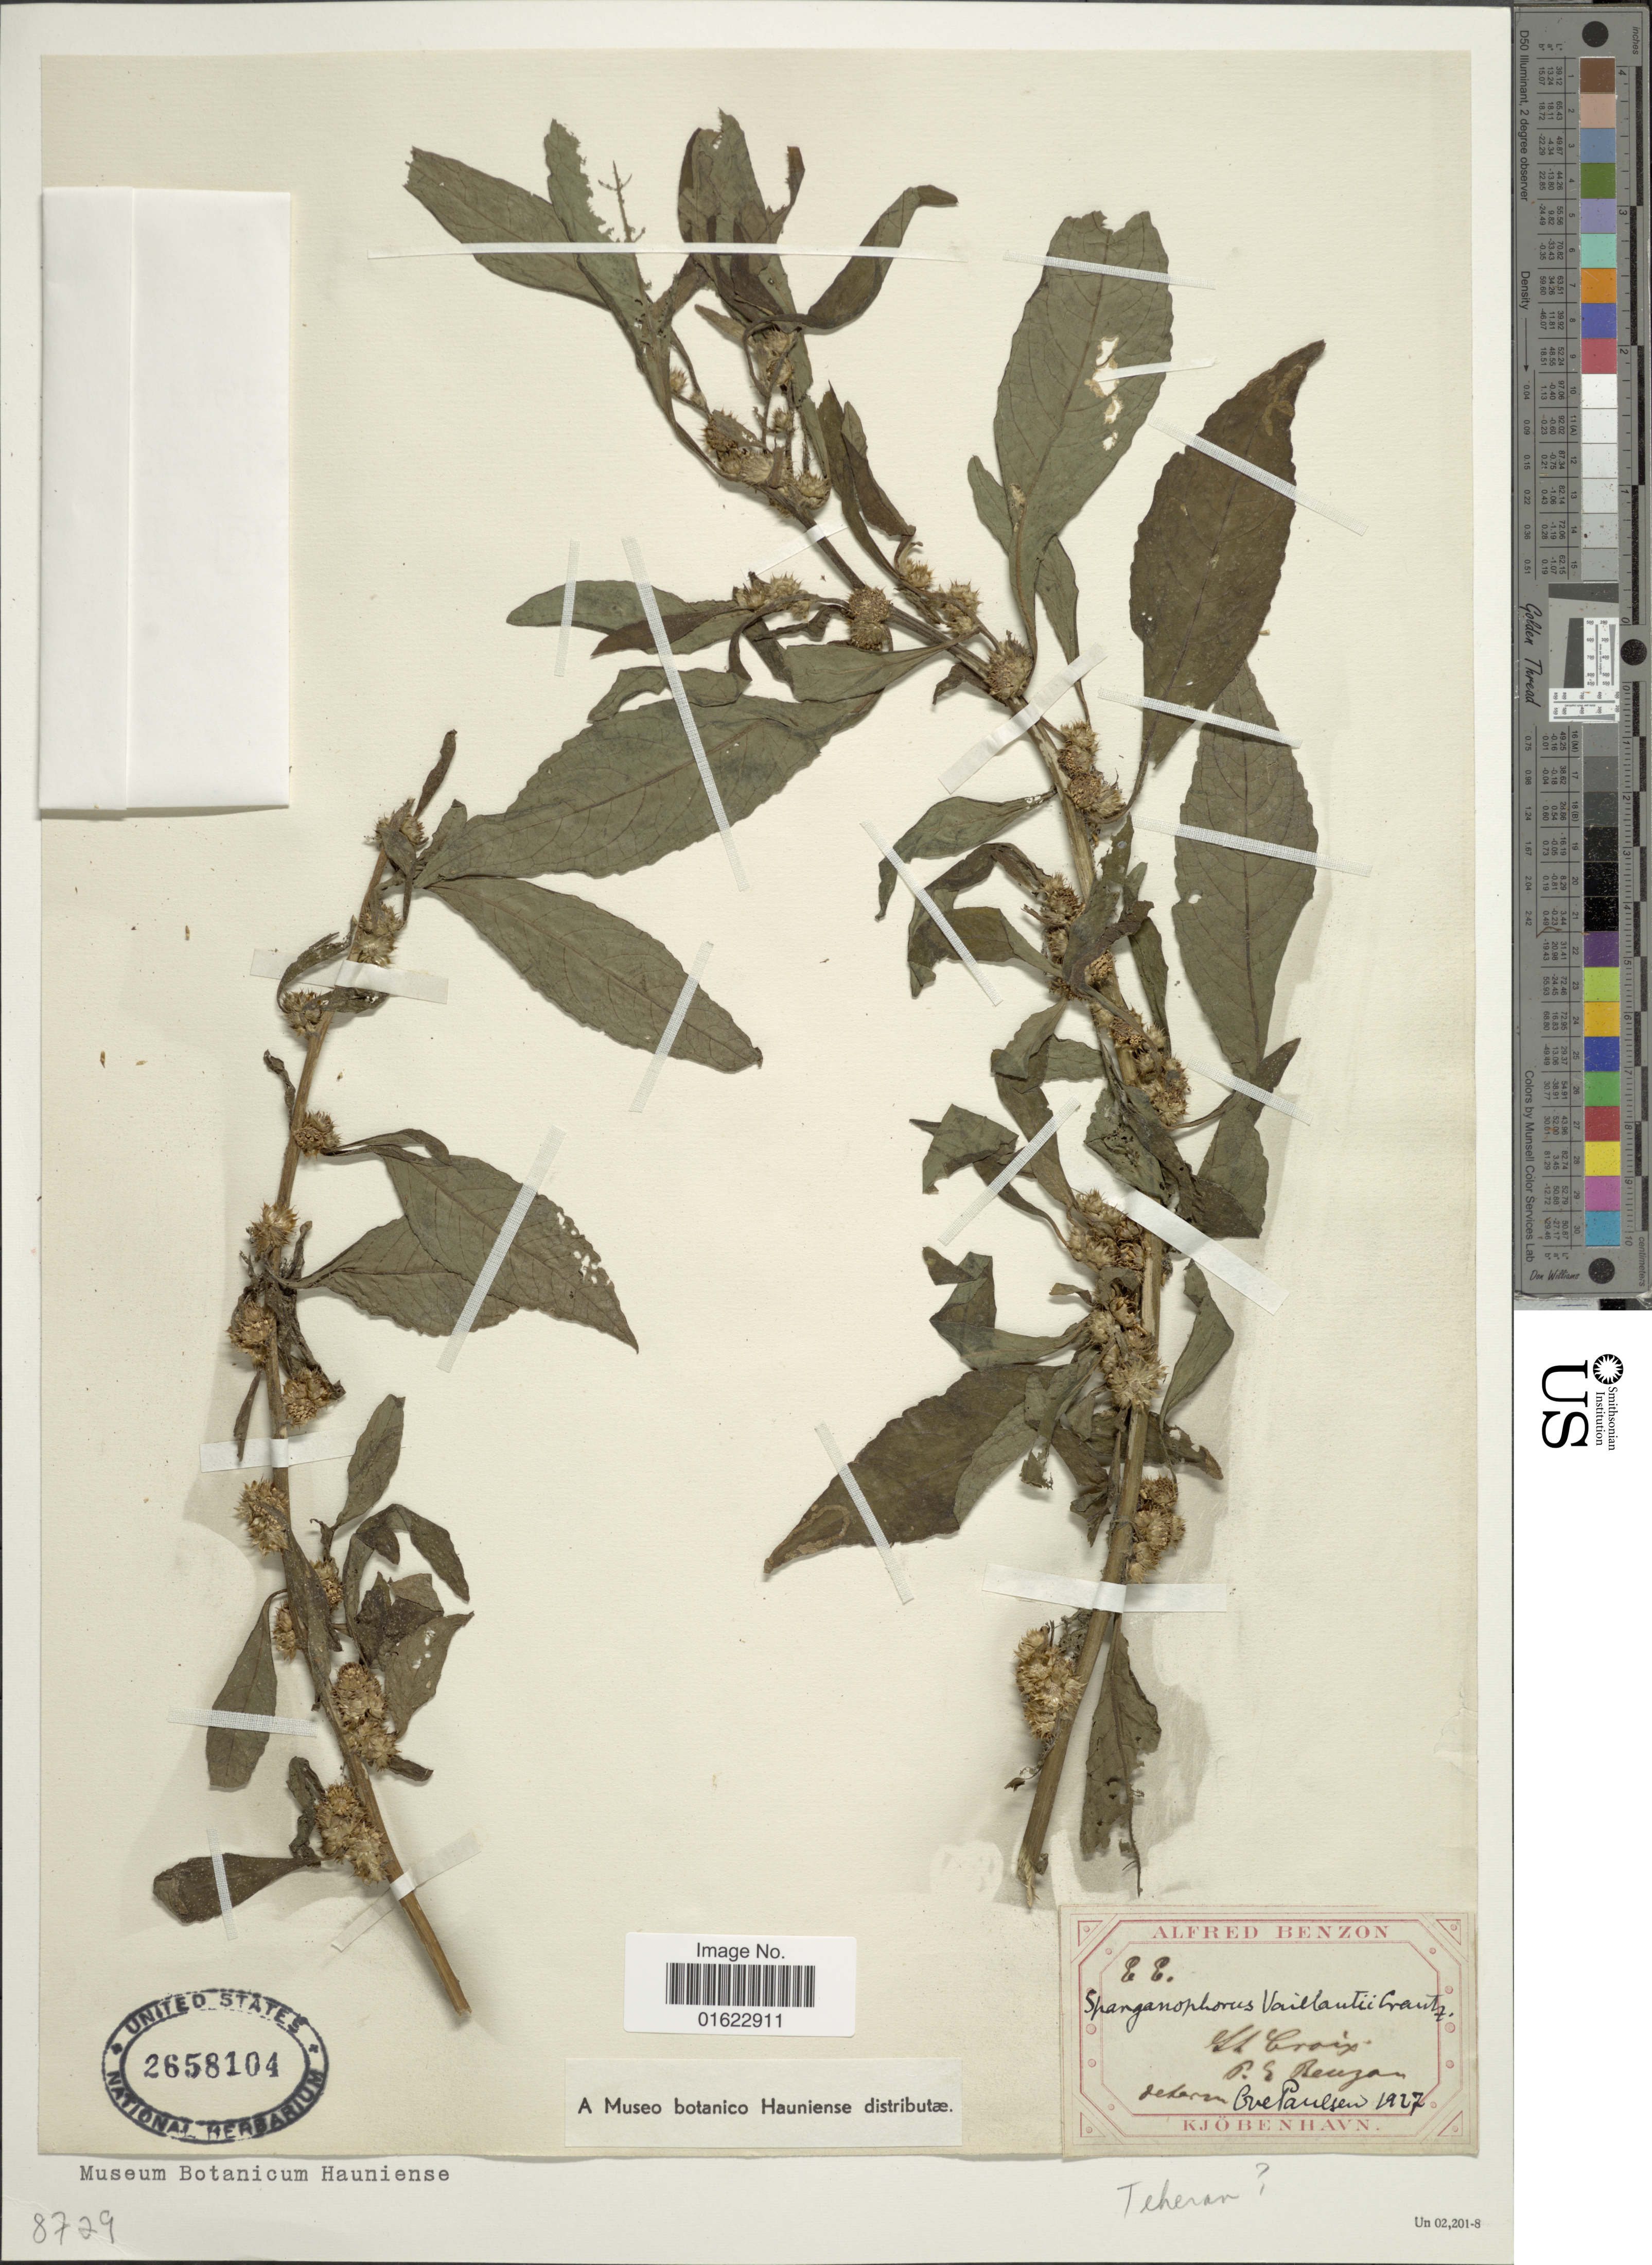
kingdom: Plantae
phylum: Tracheophyta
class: Magnoliopsida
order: Asterales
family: Asteraceae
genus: Struchium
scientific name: Struchium sparganophorum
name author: (L.) Kuntze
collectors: -. Benzon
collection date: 1927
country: U.S. Virgin Islands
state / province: Saint Croix Island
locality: St. Croix.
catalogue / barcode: US 2658104